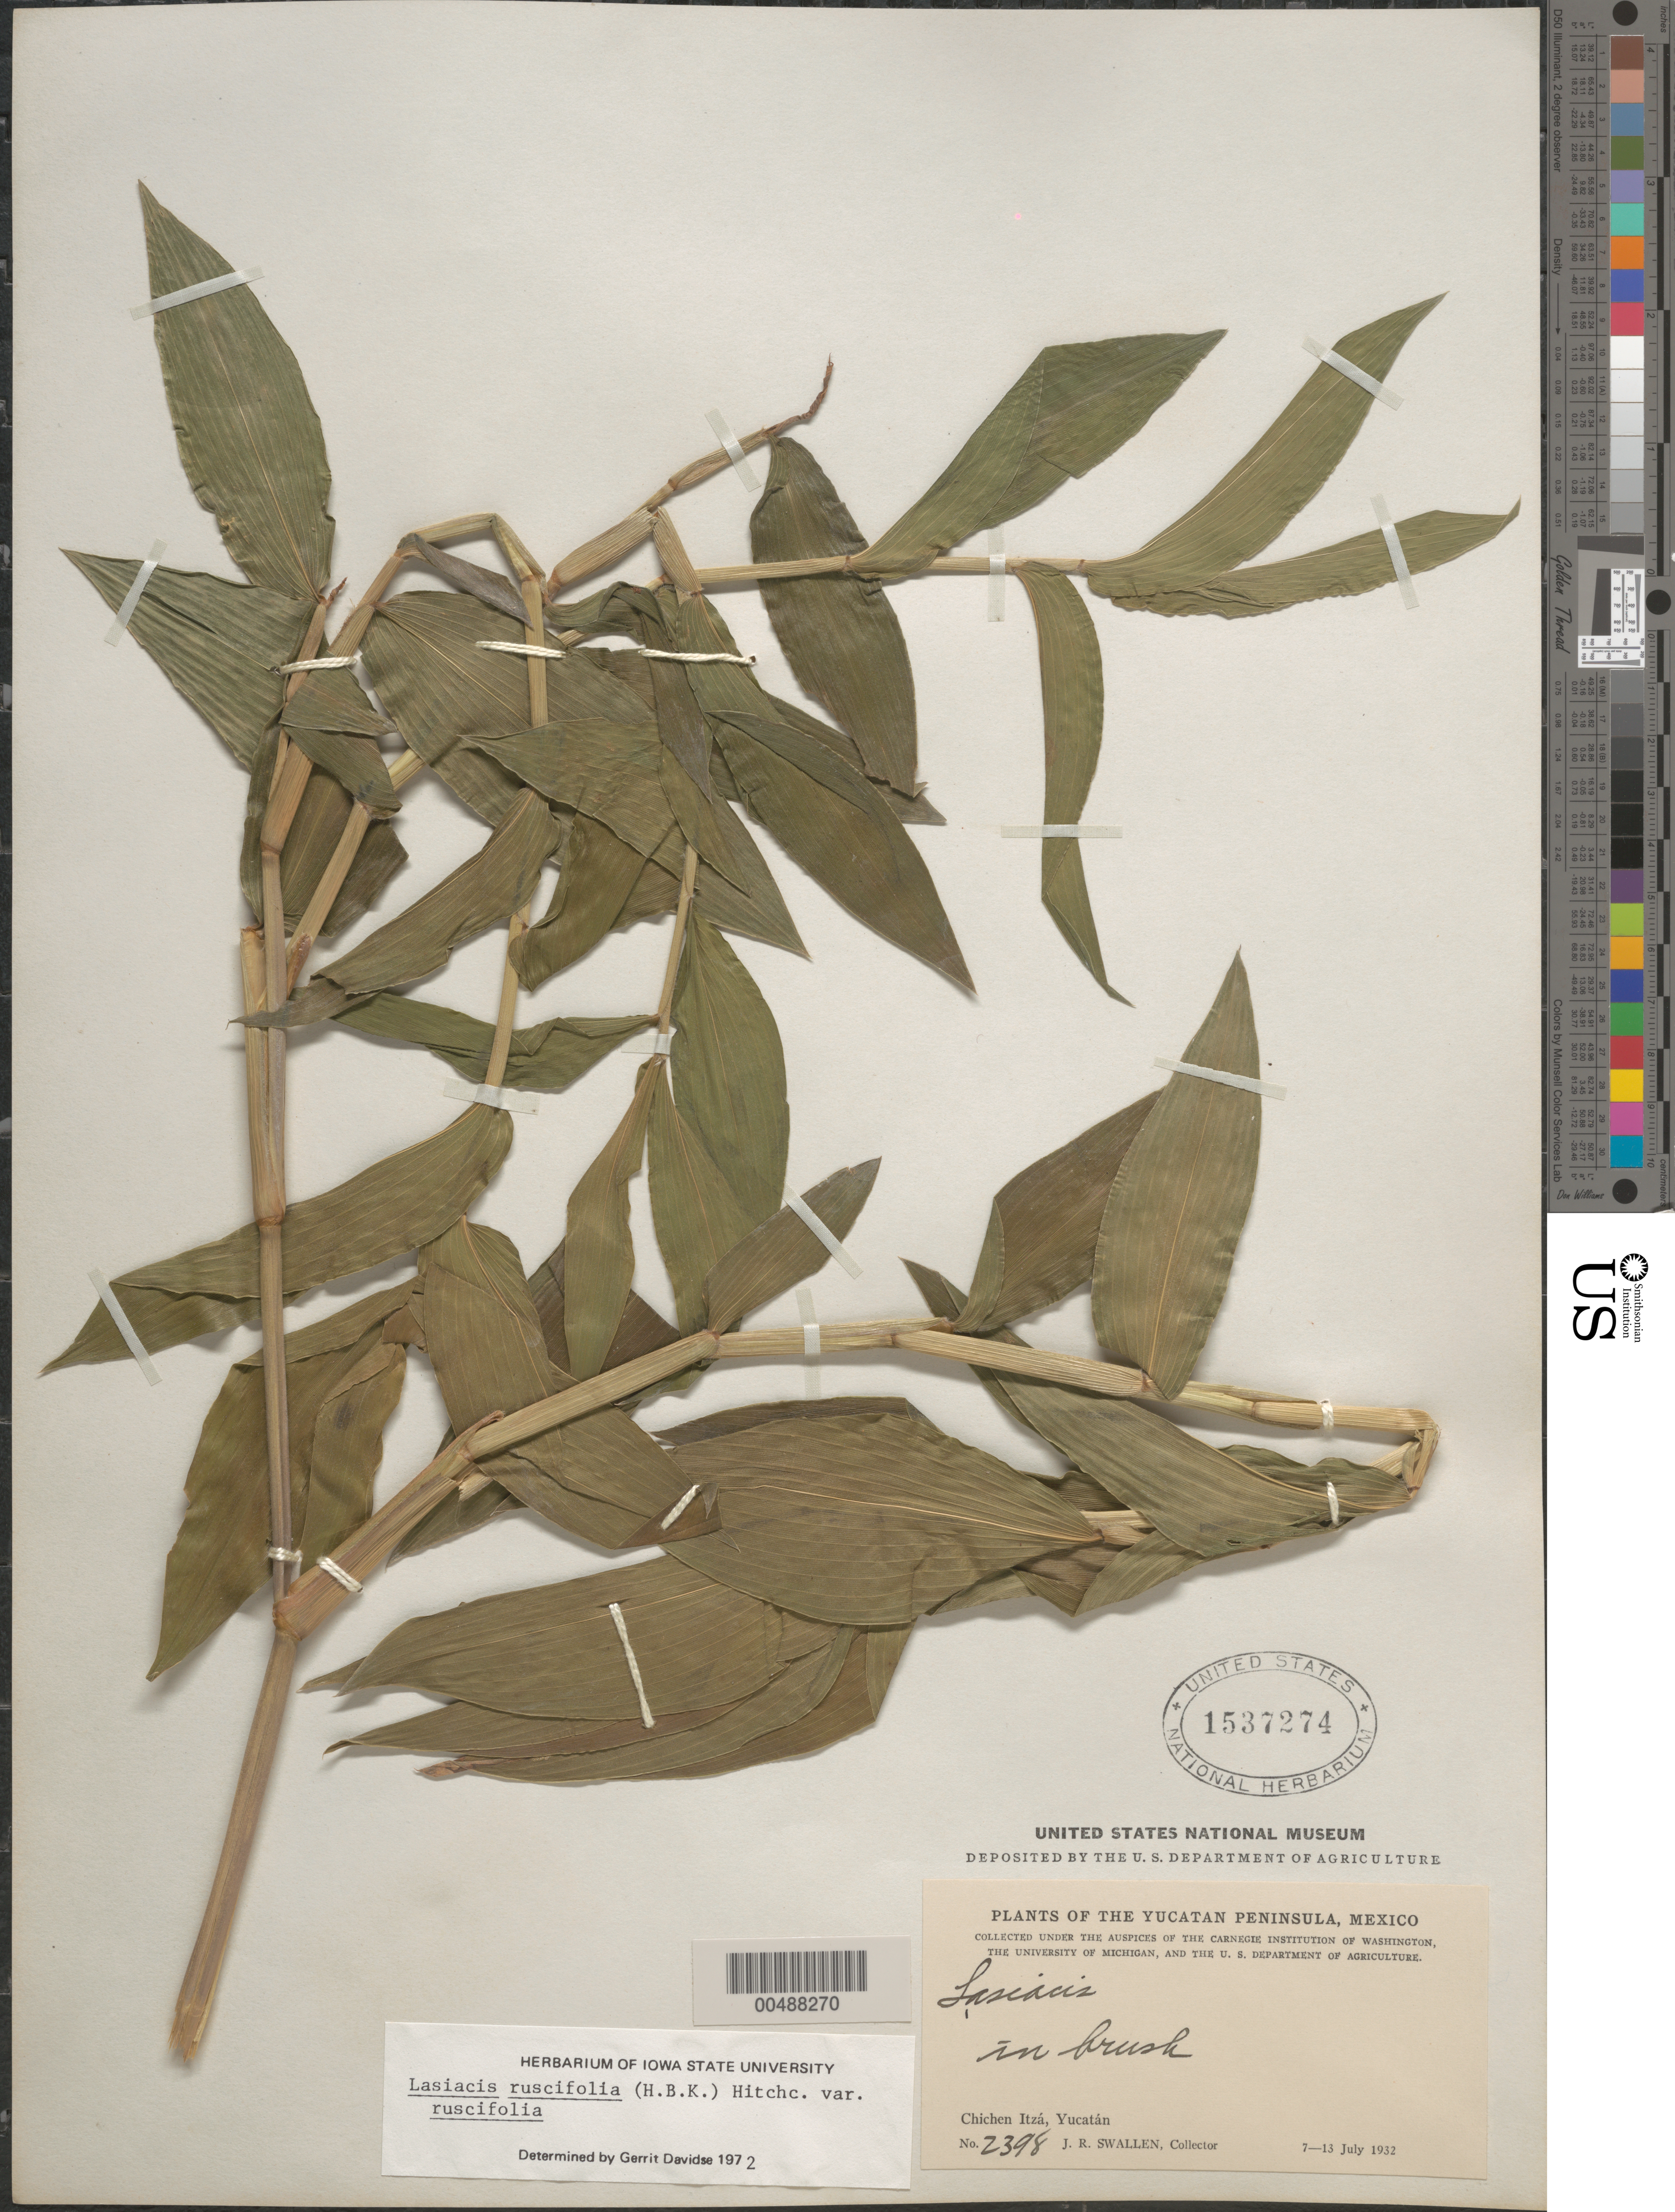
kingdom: Plantae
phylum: Tracheophyta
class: Liliopsida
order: Poales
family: Poaceae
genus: Lasiacis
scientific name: Lasiacis ruscifolia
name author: (Kunth) Hitchc.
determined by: Davidse, Gerrit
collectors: J. R. Swallen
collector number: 2398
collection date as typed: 7 Jul 1931 to 13 Jul 1932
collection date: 1931-07-07/1932-07-13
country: Mexico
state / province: Yucatan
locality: Yucatan Peninsula, Chichen Itz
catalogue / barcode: US 1537274